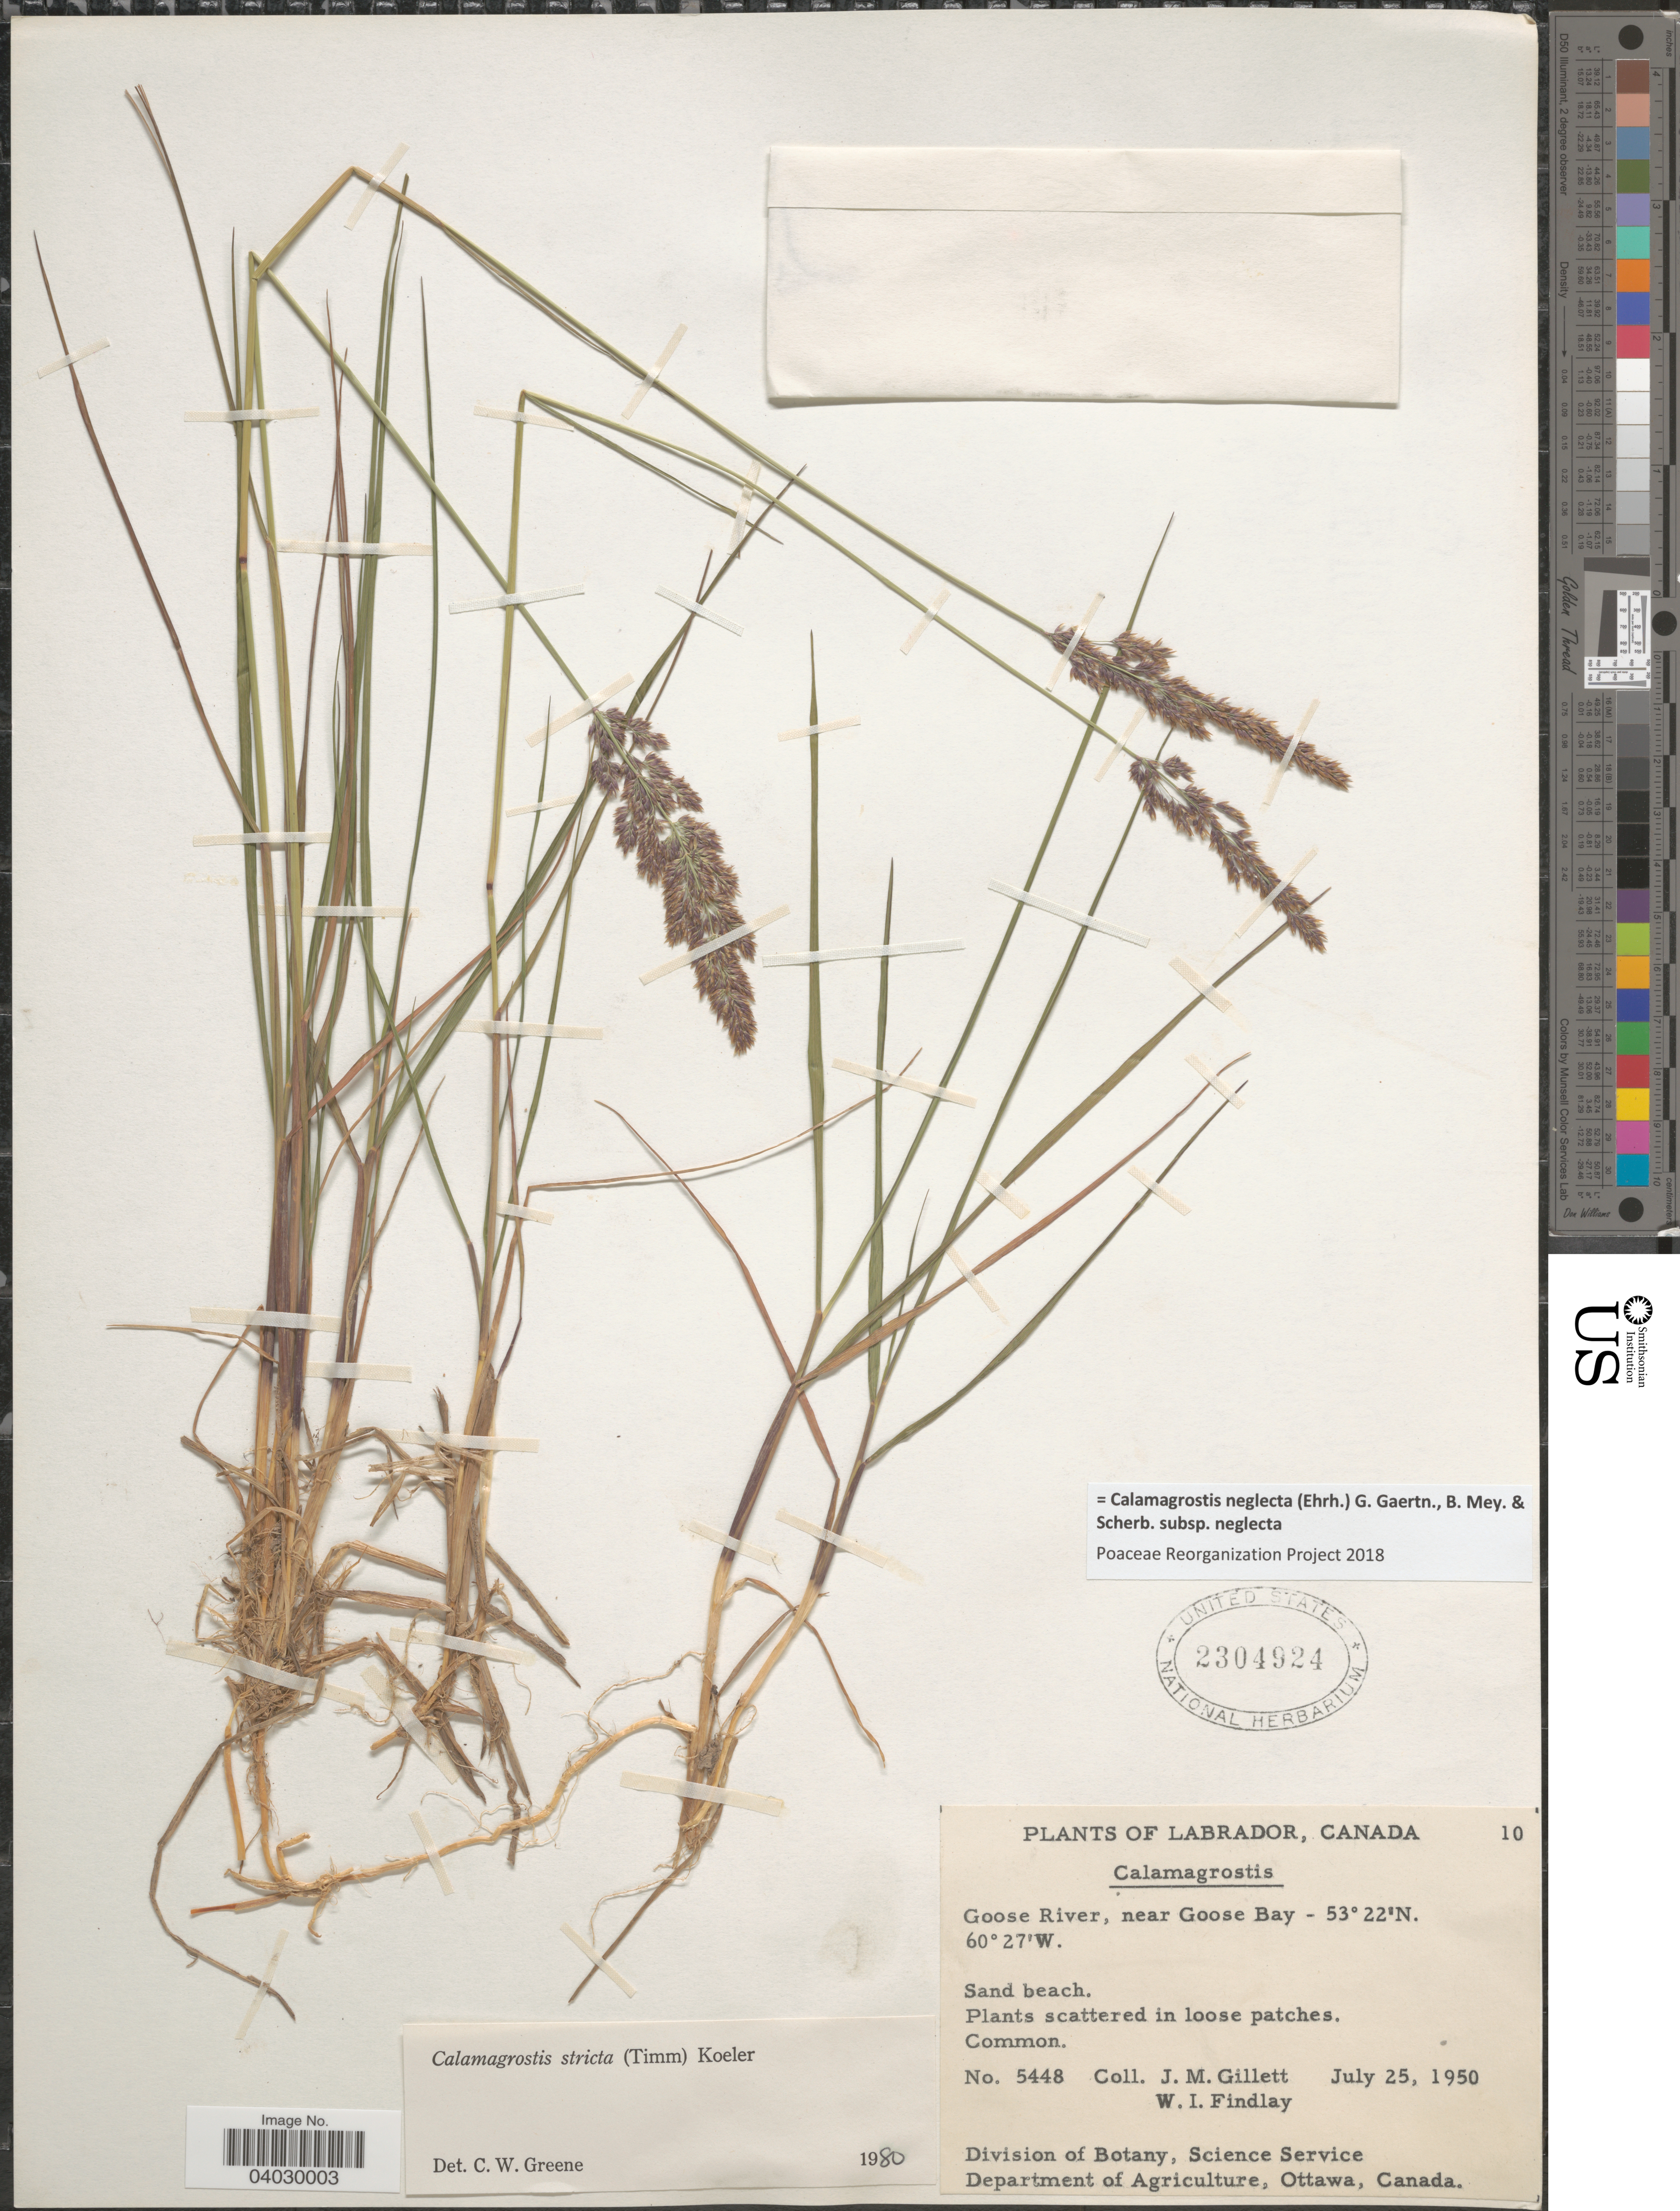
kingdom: Plantae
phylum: Tracheophyta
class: Liliopsida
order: Poales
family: Poaceae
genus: Calamagrostis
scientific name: Calamagrostis neglecta subsp. neglecta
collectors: J. M. Gillett & W. Findlay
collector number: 5448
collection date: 1950-07-25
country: Canada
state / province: Newfoundland and Labrador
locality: Labrador. Goose River, near Goose Bay.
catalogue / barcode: US 2304924